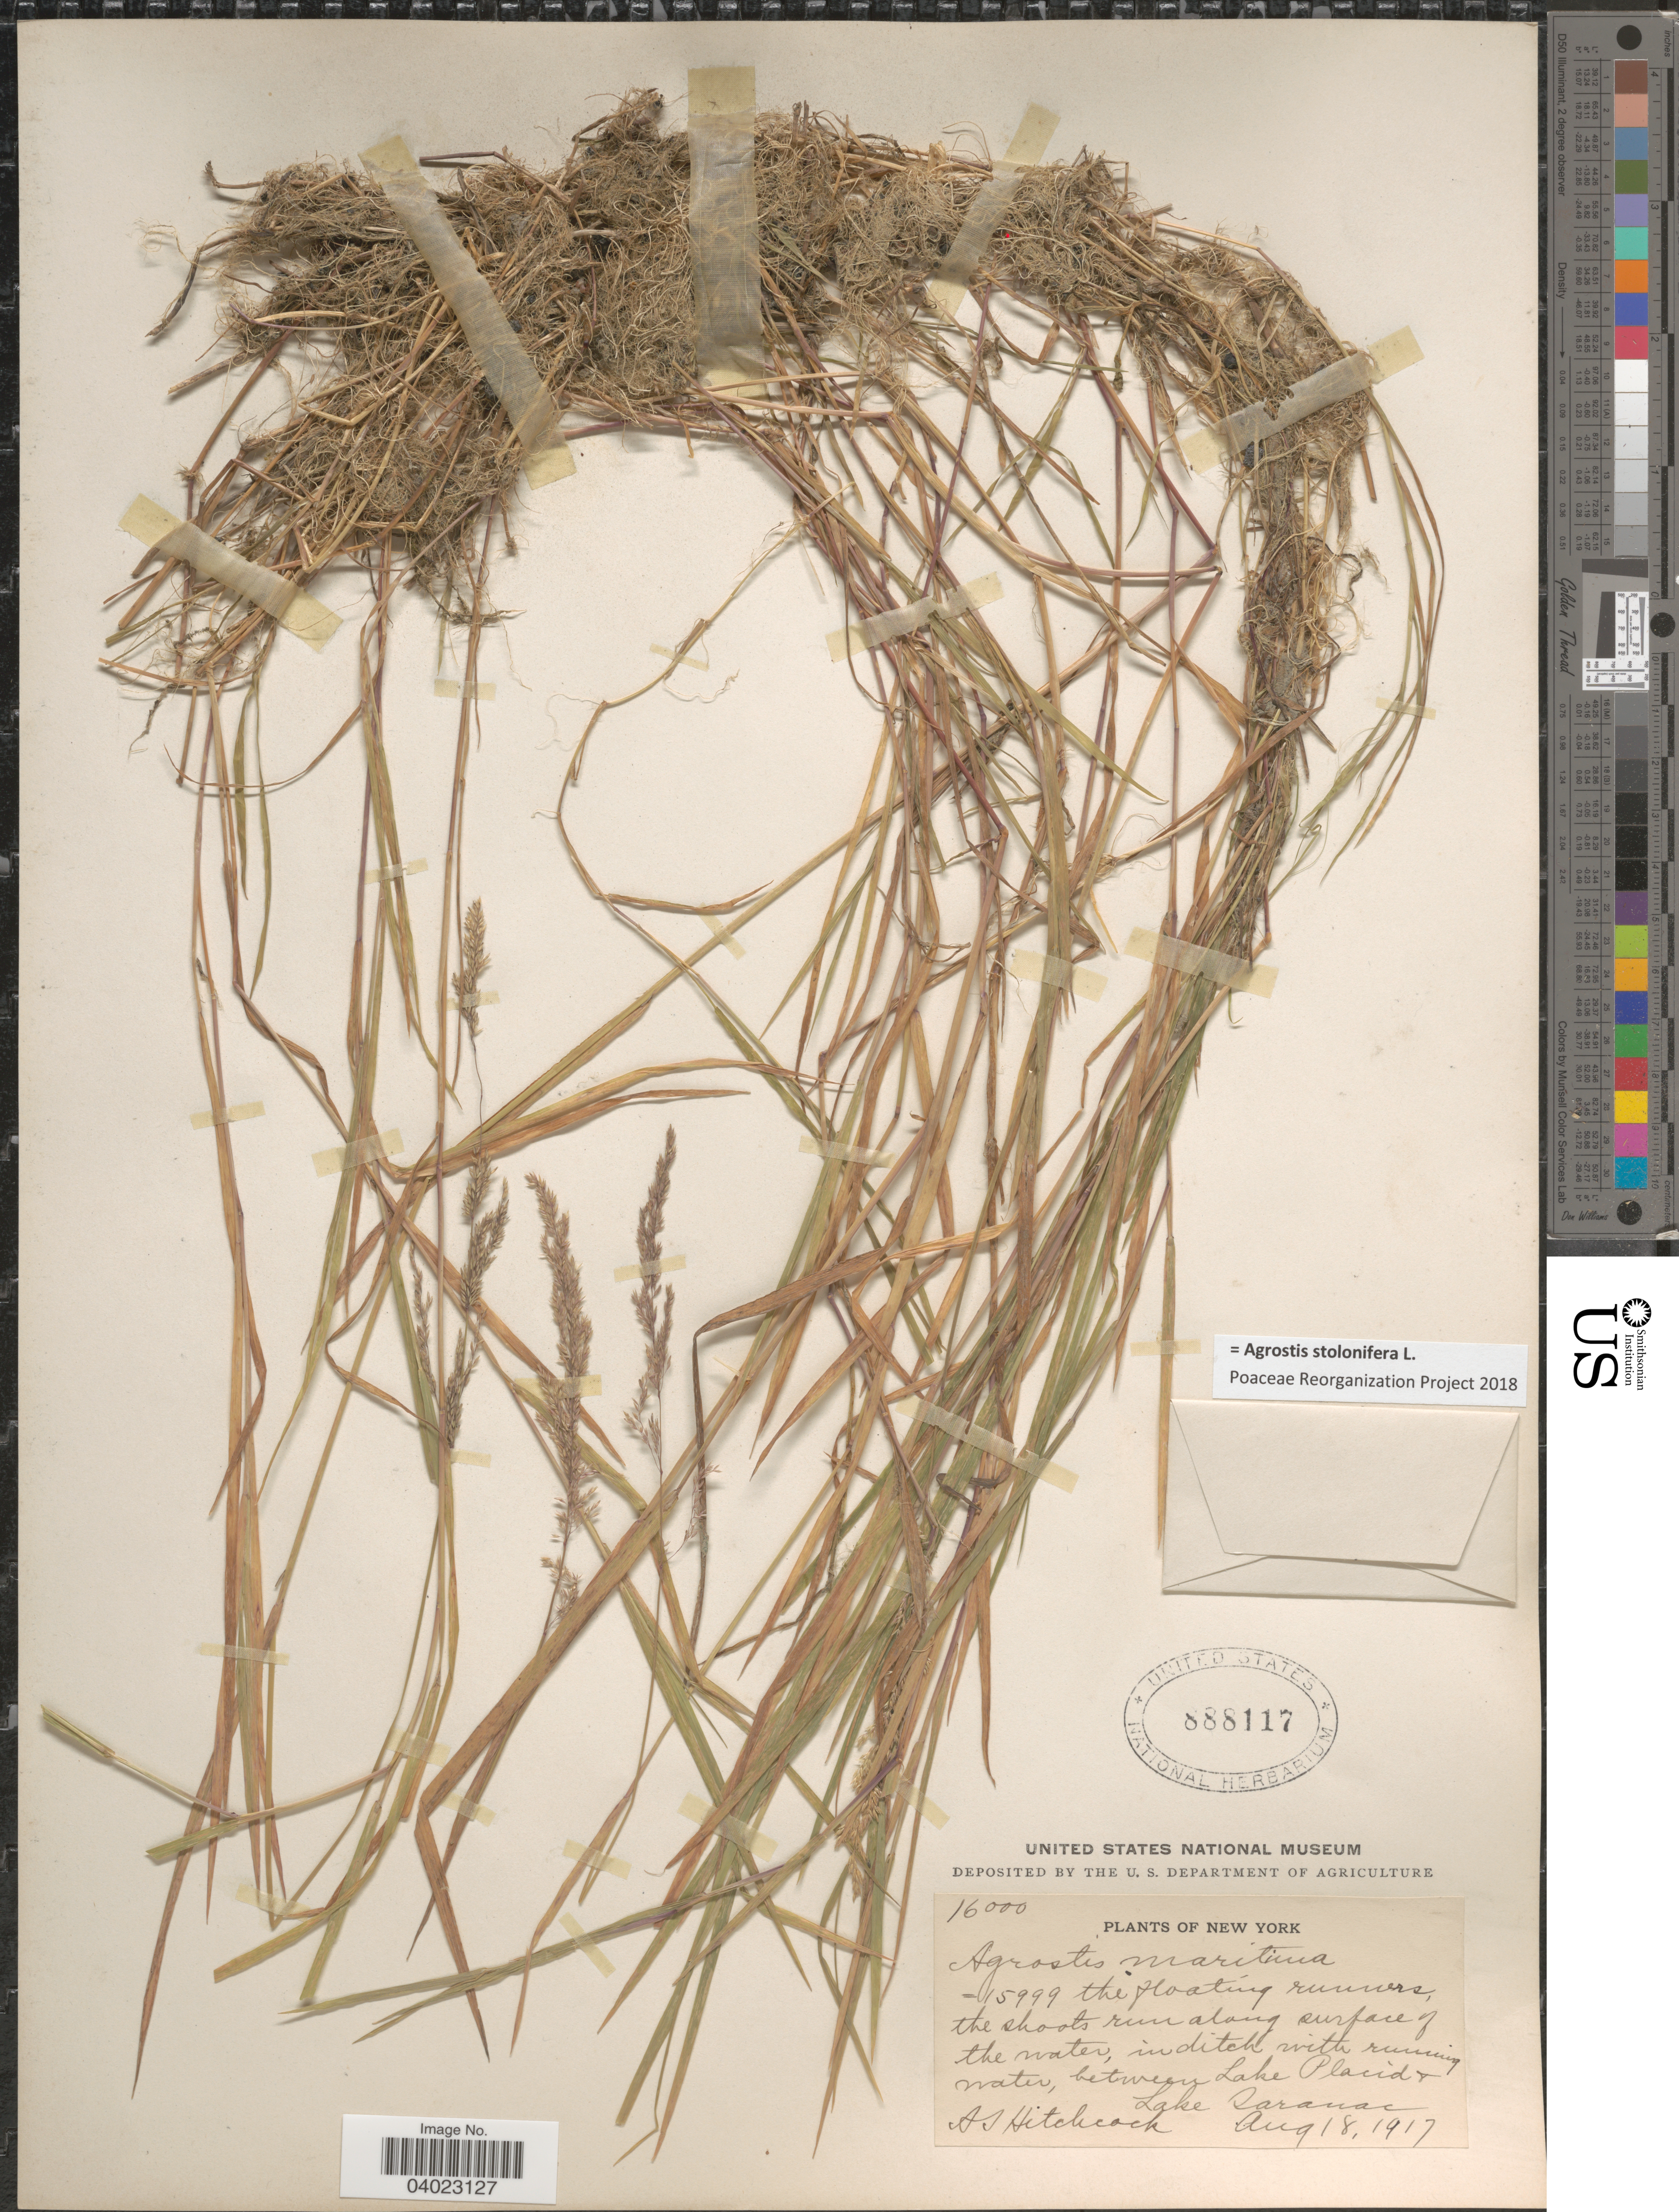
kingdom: Plantae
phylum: Tracheophyta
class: Liliopsida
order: Poales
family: Poaceae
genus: Agrostis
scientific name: Agrostis stolonifera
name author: L.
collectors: A. S. Hitchcock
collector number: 16000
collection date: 1917-08-18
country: United States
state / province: New York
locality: The floating runners, the shoots run along surface of the water, in ditch with running water, between Lake Placid & Lake Saranac.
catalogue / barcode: US 888117